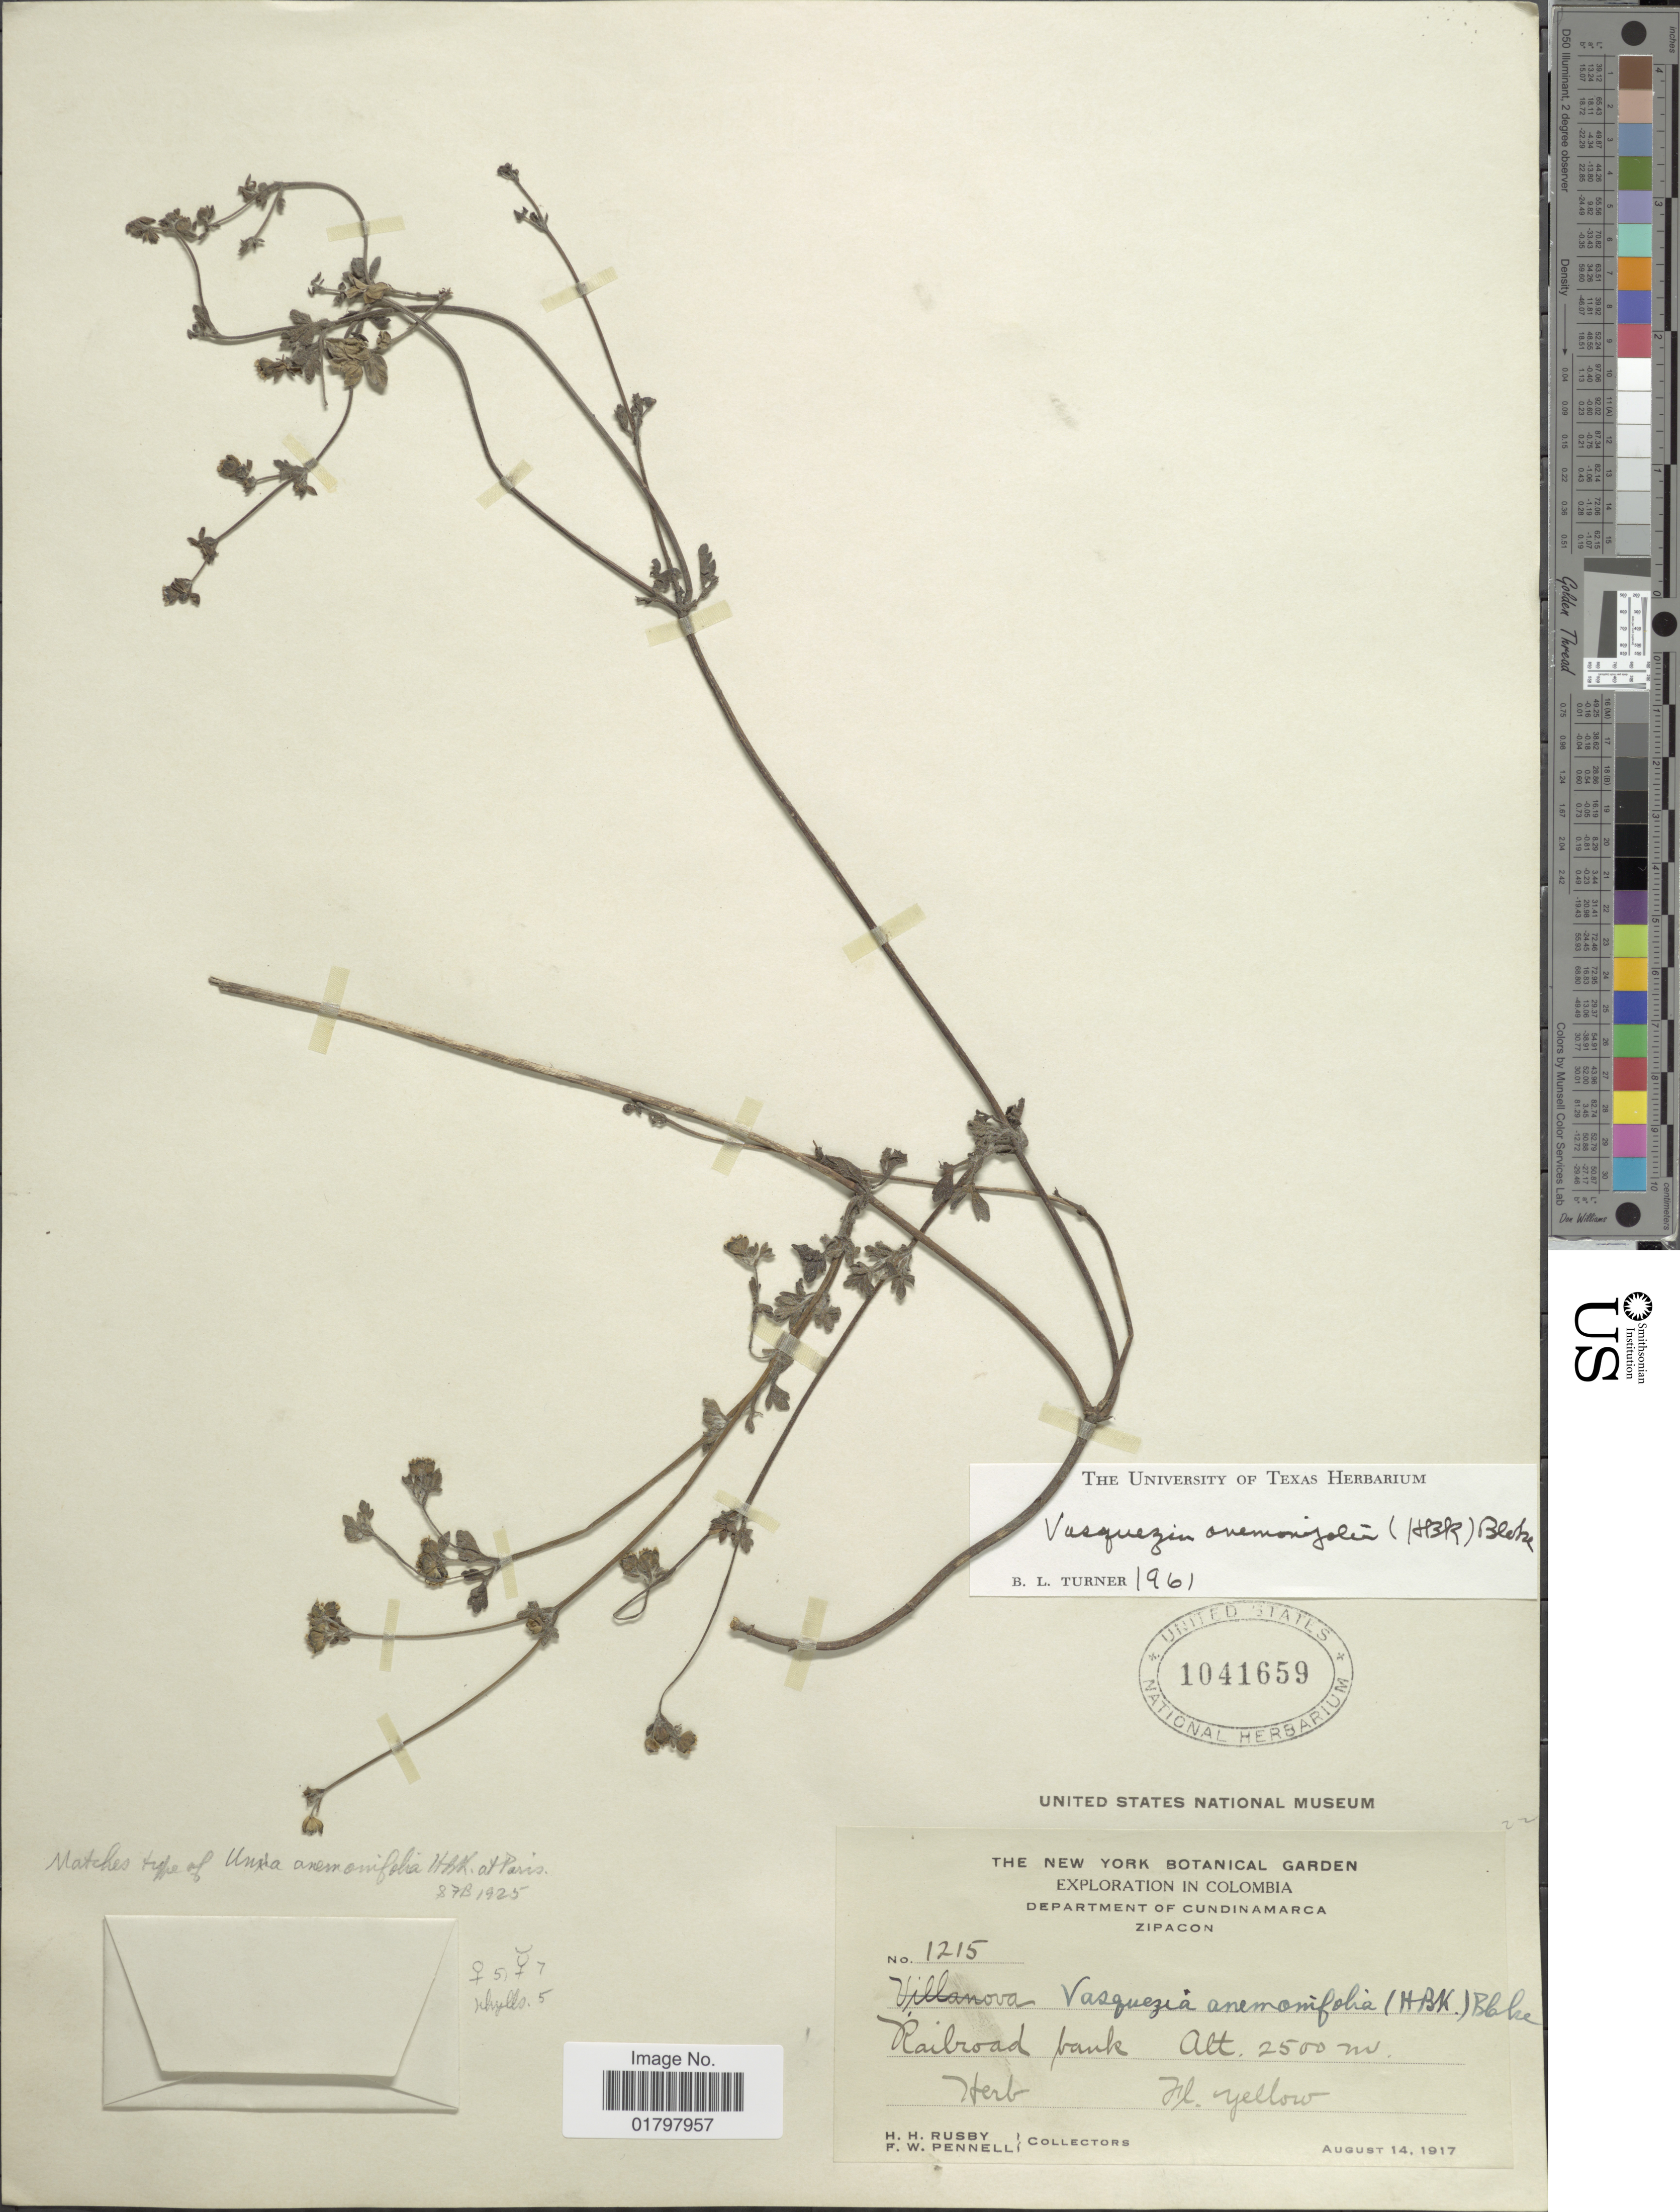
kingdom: Plantae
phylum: Tracheophyta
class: Magnoliopsida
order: Asterales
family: Asteraceae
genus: Vasquesia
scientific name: Vasquesia anemonifolia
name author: (Kunth) Less.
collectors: H. H. Rusby & F. W. Pennell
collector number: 1215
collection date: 1917-08-14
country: Colombia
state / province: Cundinamarca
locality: Department of Cundinamarca. Zipacon. Railroad bank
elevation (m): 2500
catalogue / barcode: US 1041659